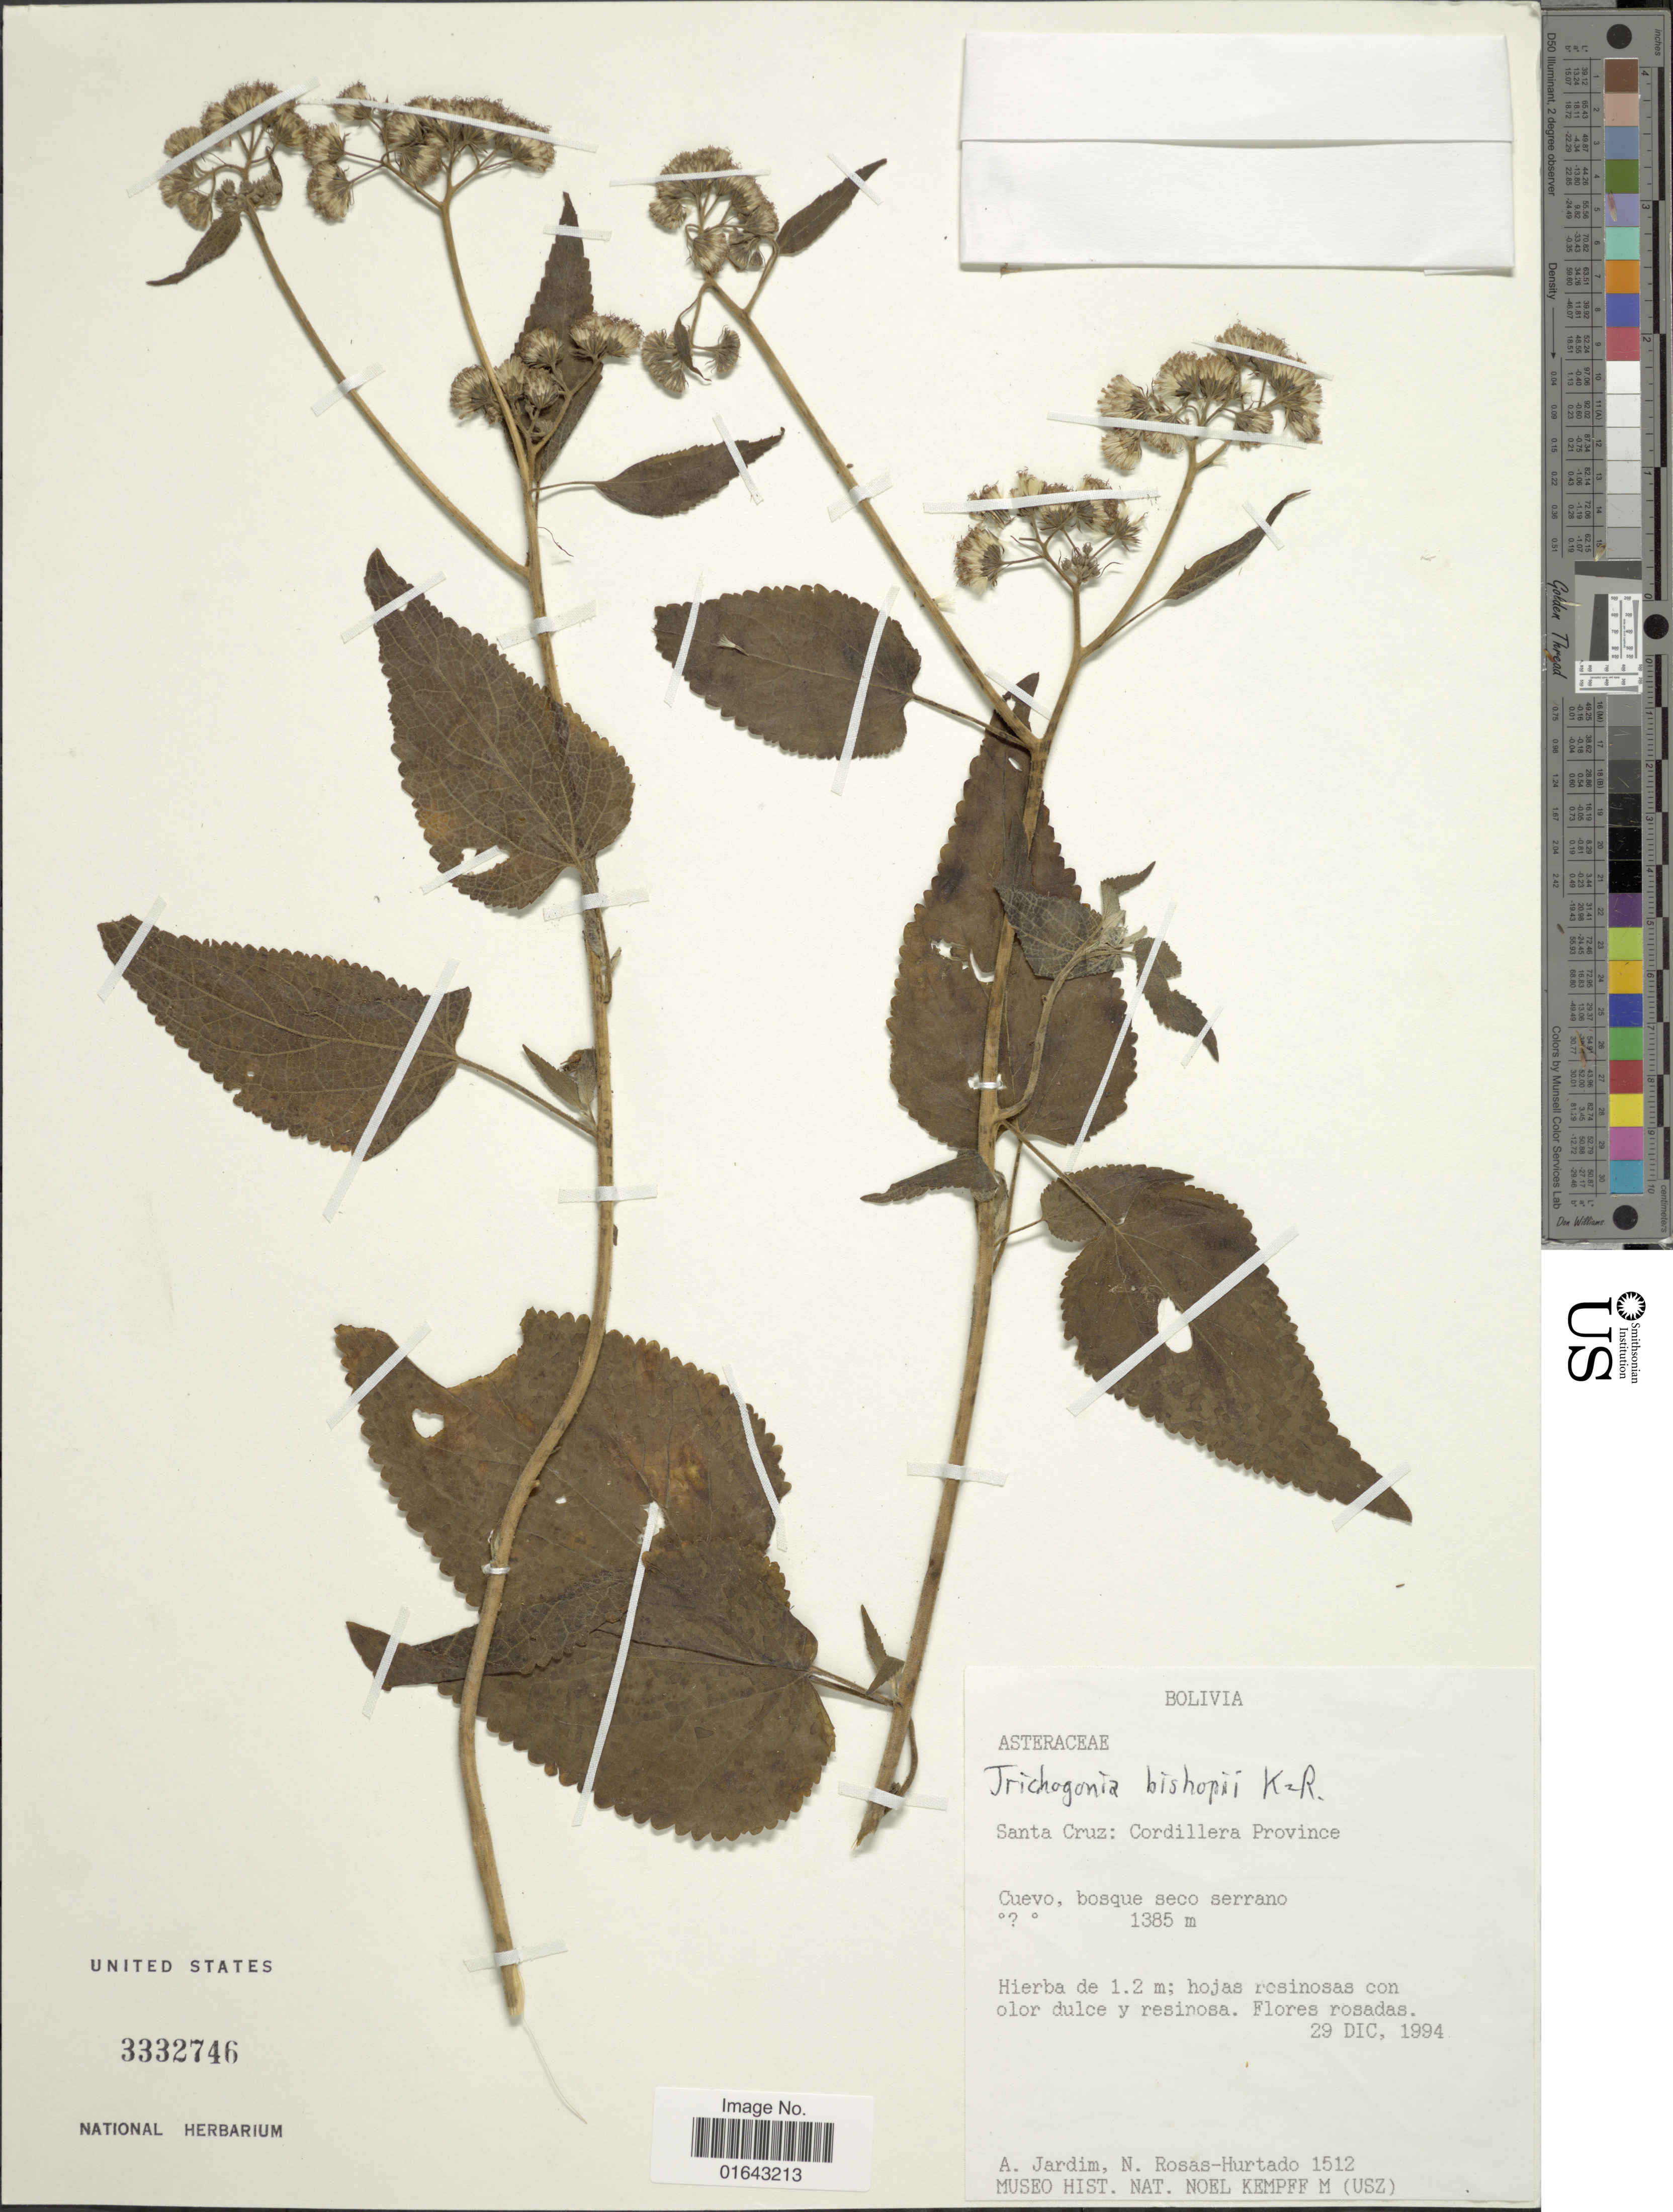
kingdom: Plantae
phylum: Tracheophyta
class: Magnoliopsida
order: Asterales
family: Asteraceae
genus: Trichogonia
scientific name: Trichogonia bishopii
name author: R.M. King & H. Rob.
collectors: A. Jardim & N. Rosas-Hurtado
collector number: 1512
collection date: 1994-12-29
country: Bolivia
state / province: Santa Cruz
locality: Santa Cruz: Cordillera Province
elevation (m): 1385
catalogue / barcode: US 3332746